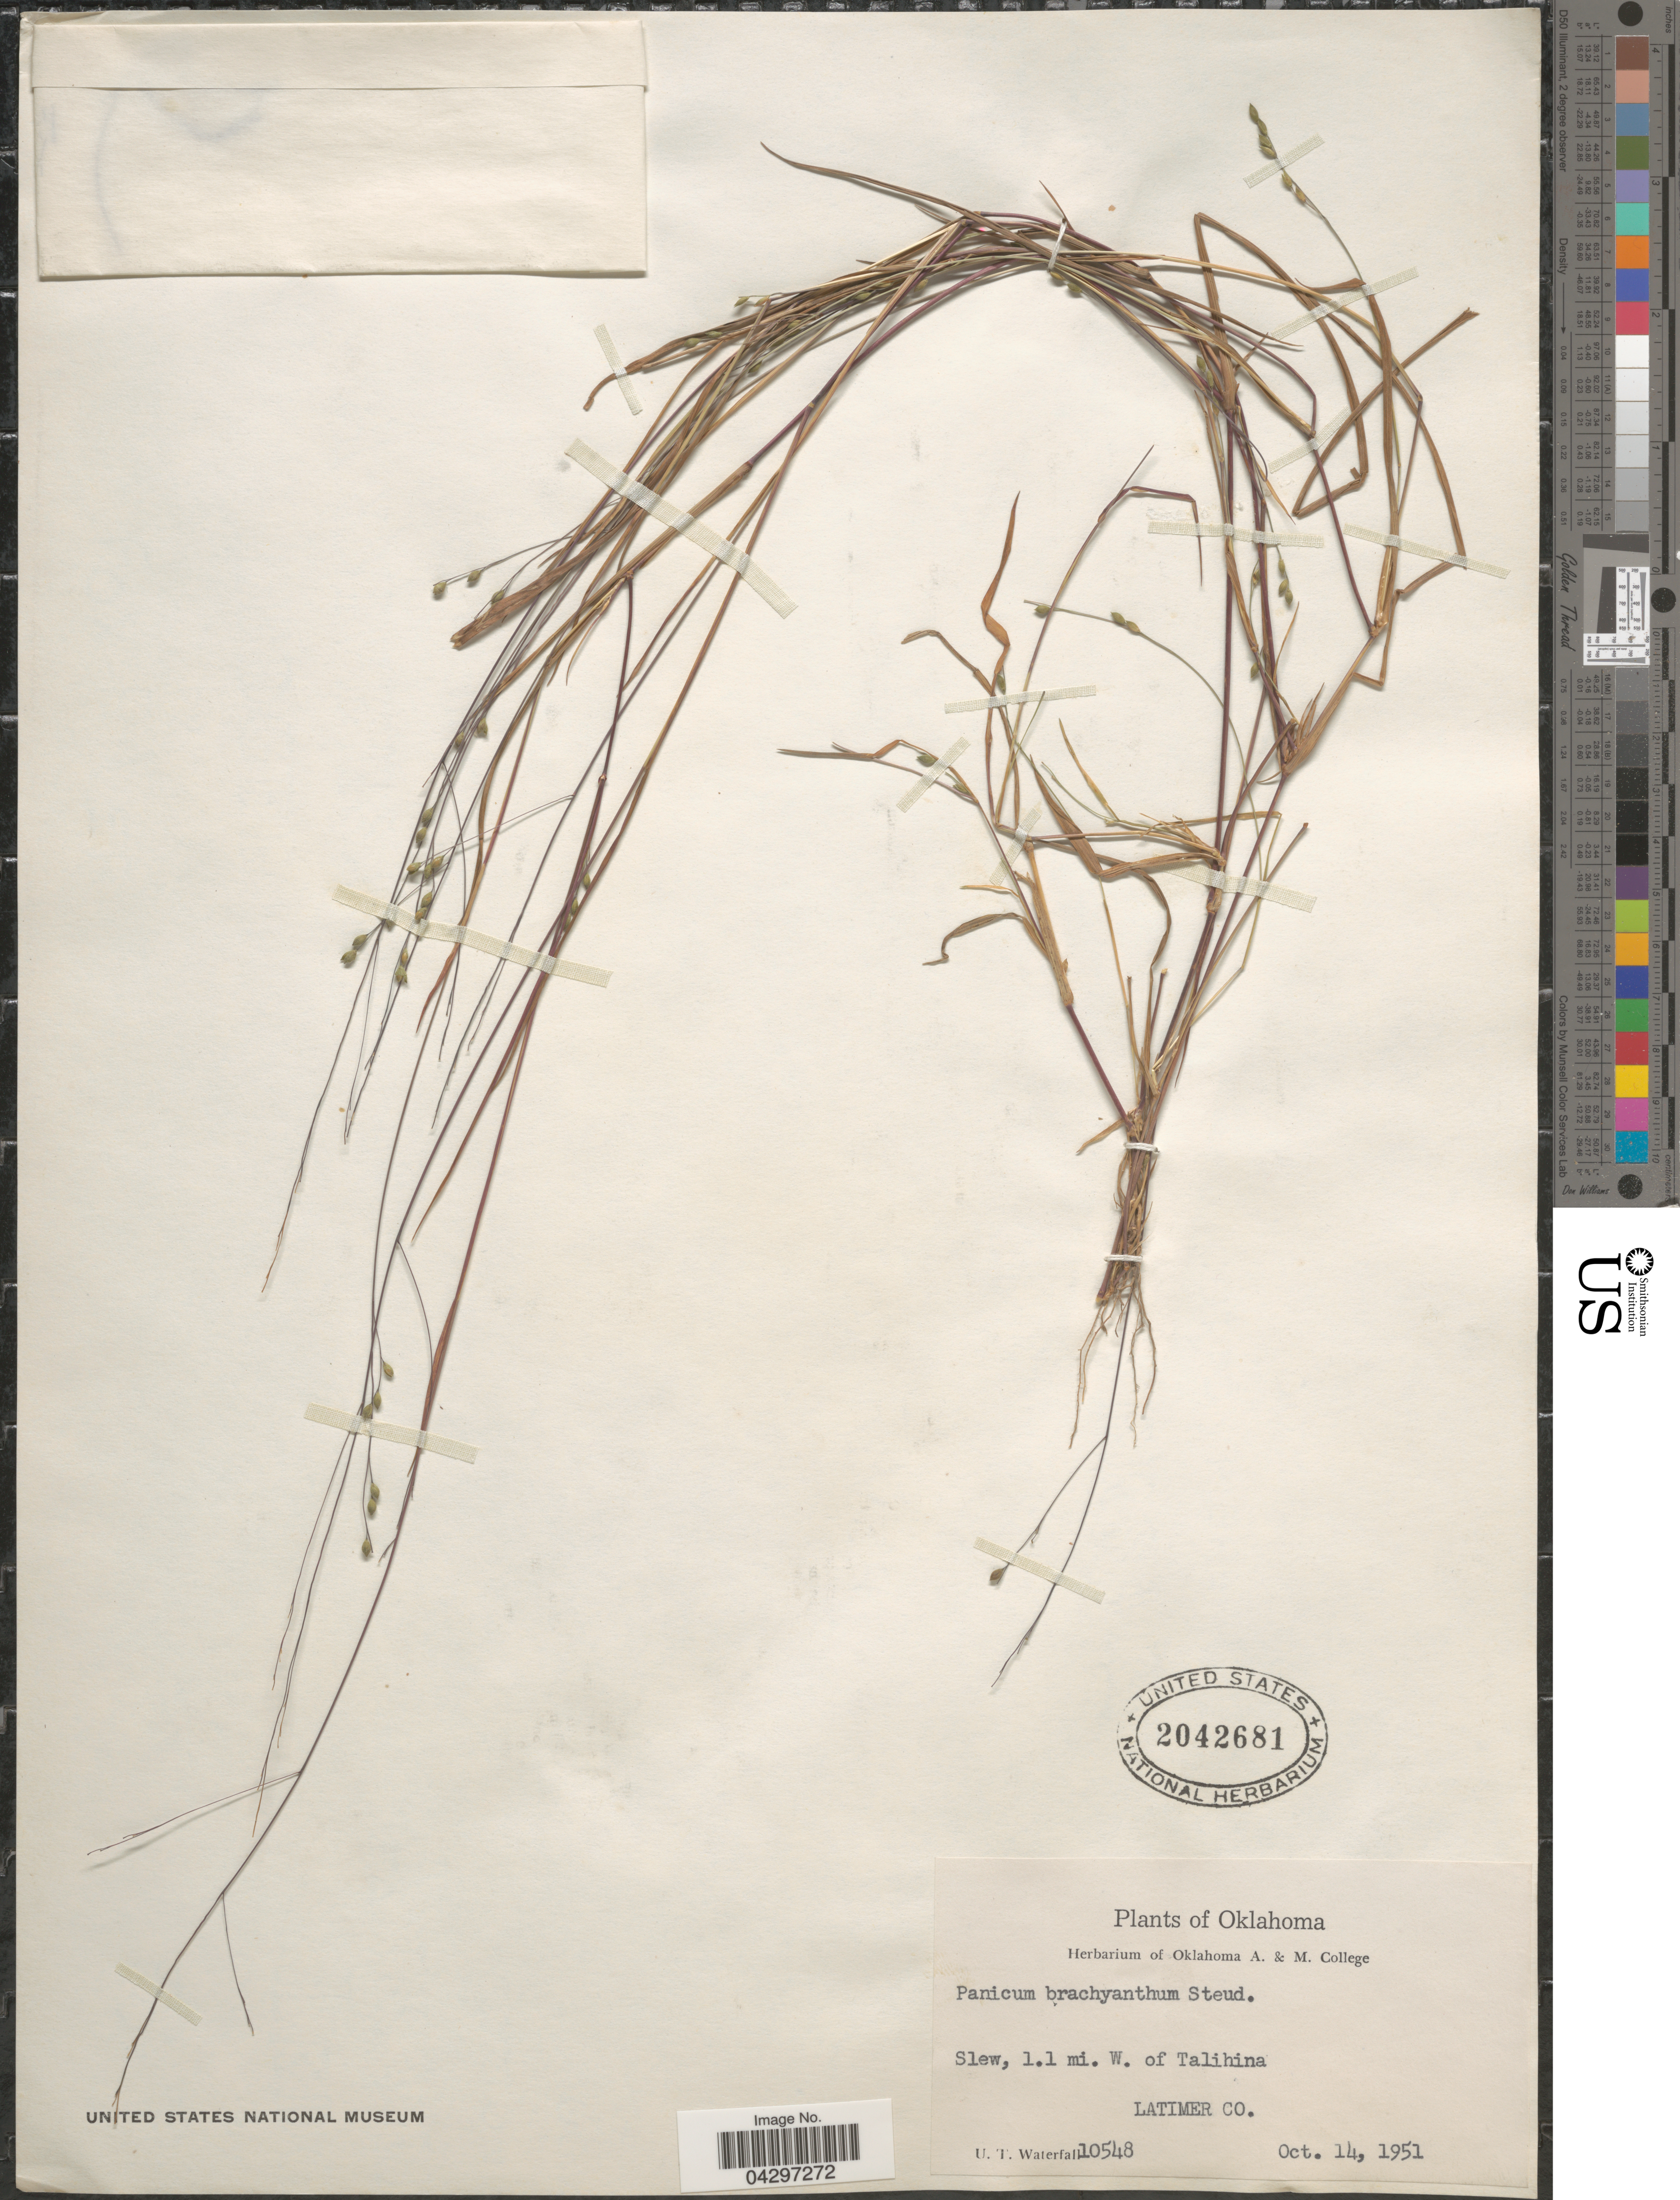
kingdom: Plantae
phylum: Tracheophyta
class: Liliopsida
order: Poales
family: Poaceae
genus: Panicum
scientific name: Panicum brachyanthum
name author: Steud.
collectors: U. T. Waterfall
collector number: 10548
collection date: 1951-10-14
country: United States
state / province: Oklahoma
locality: Slew, 1.1 mi. W. of Talihina. Latimer Co.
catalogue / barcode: US 2042681